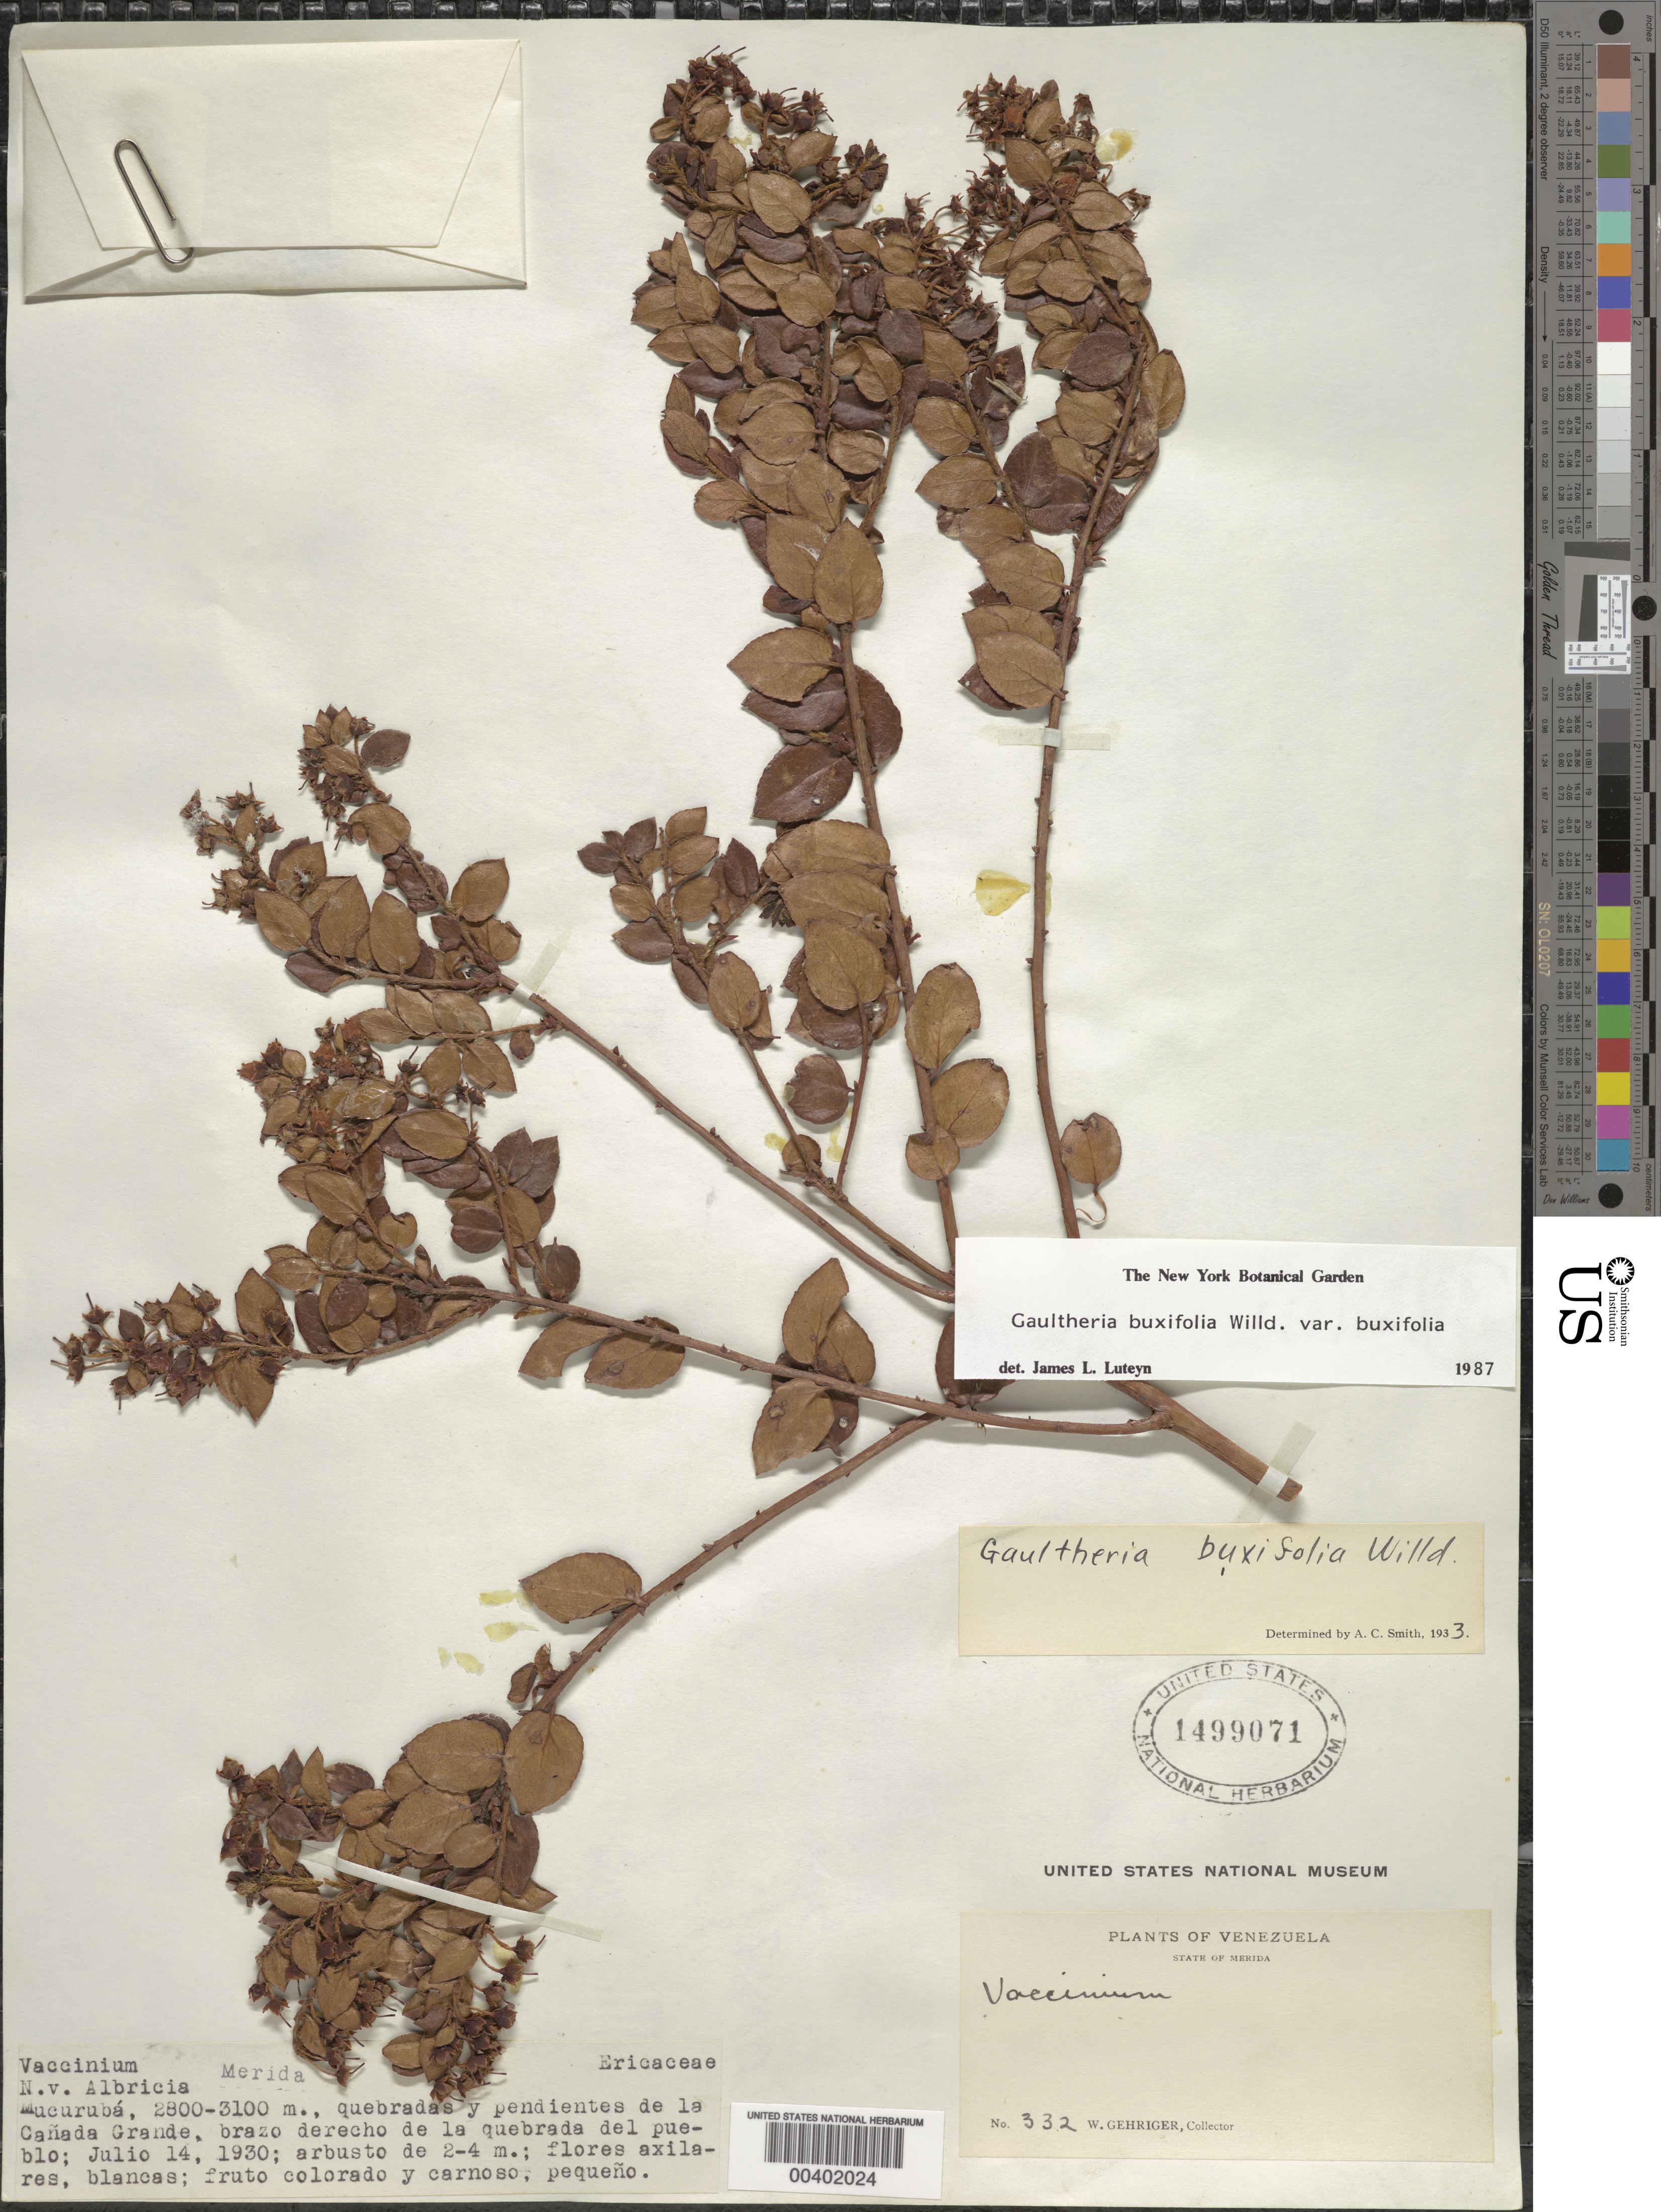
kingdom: Plantae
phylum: Tracheophyta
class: Magnoliopsida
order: Ericales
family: Ericaceae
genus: Gaultheria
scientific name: Gaultheria buxifolia var. buxifolia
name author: Willd.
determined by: Luteyn, J. L.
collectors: W. Gehriger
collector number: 332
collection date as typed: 14 Jul 1930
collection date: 1930-07-14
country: Venezuela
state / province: Mérida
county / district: Rangel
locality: Mucurubá, quebradas y pendientes de la Cañada Grande. Mucuruba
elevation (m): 2800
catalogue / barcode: US 1499071